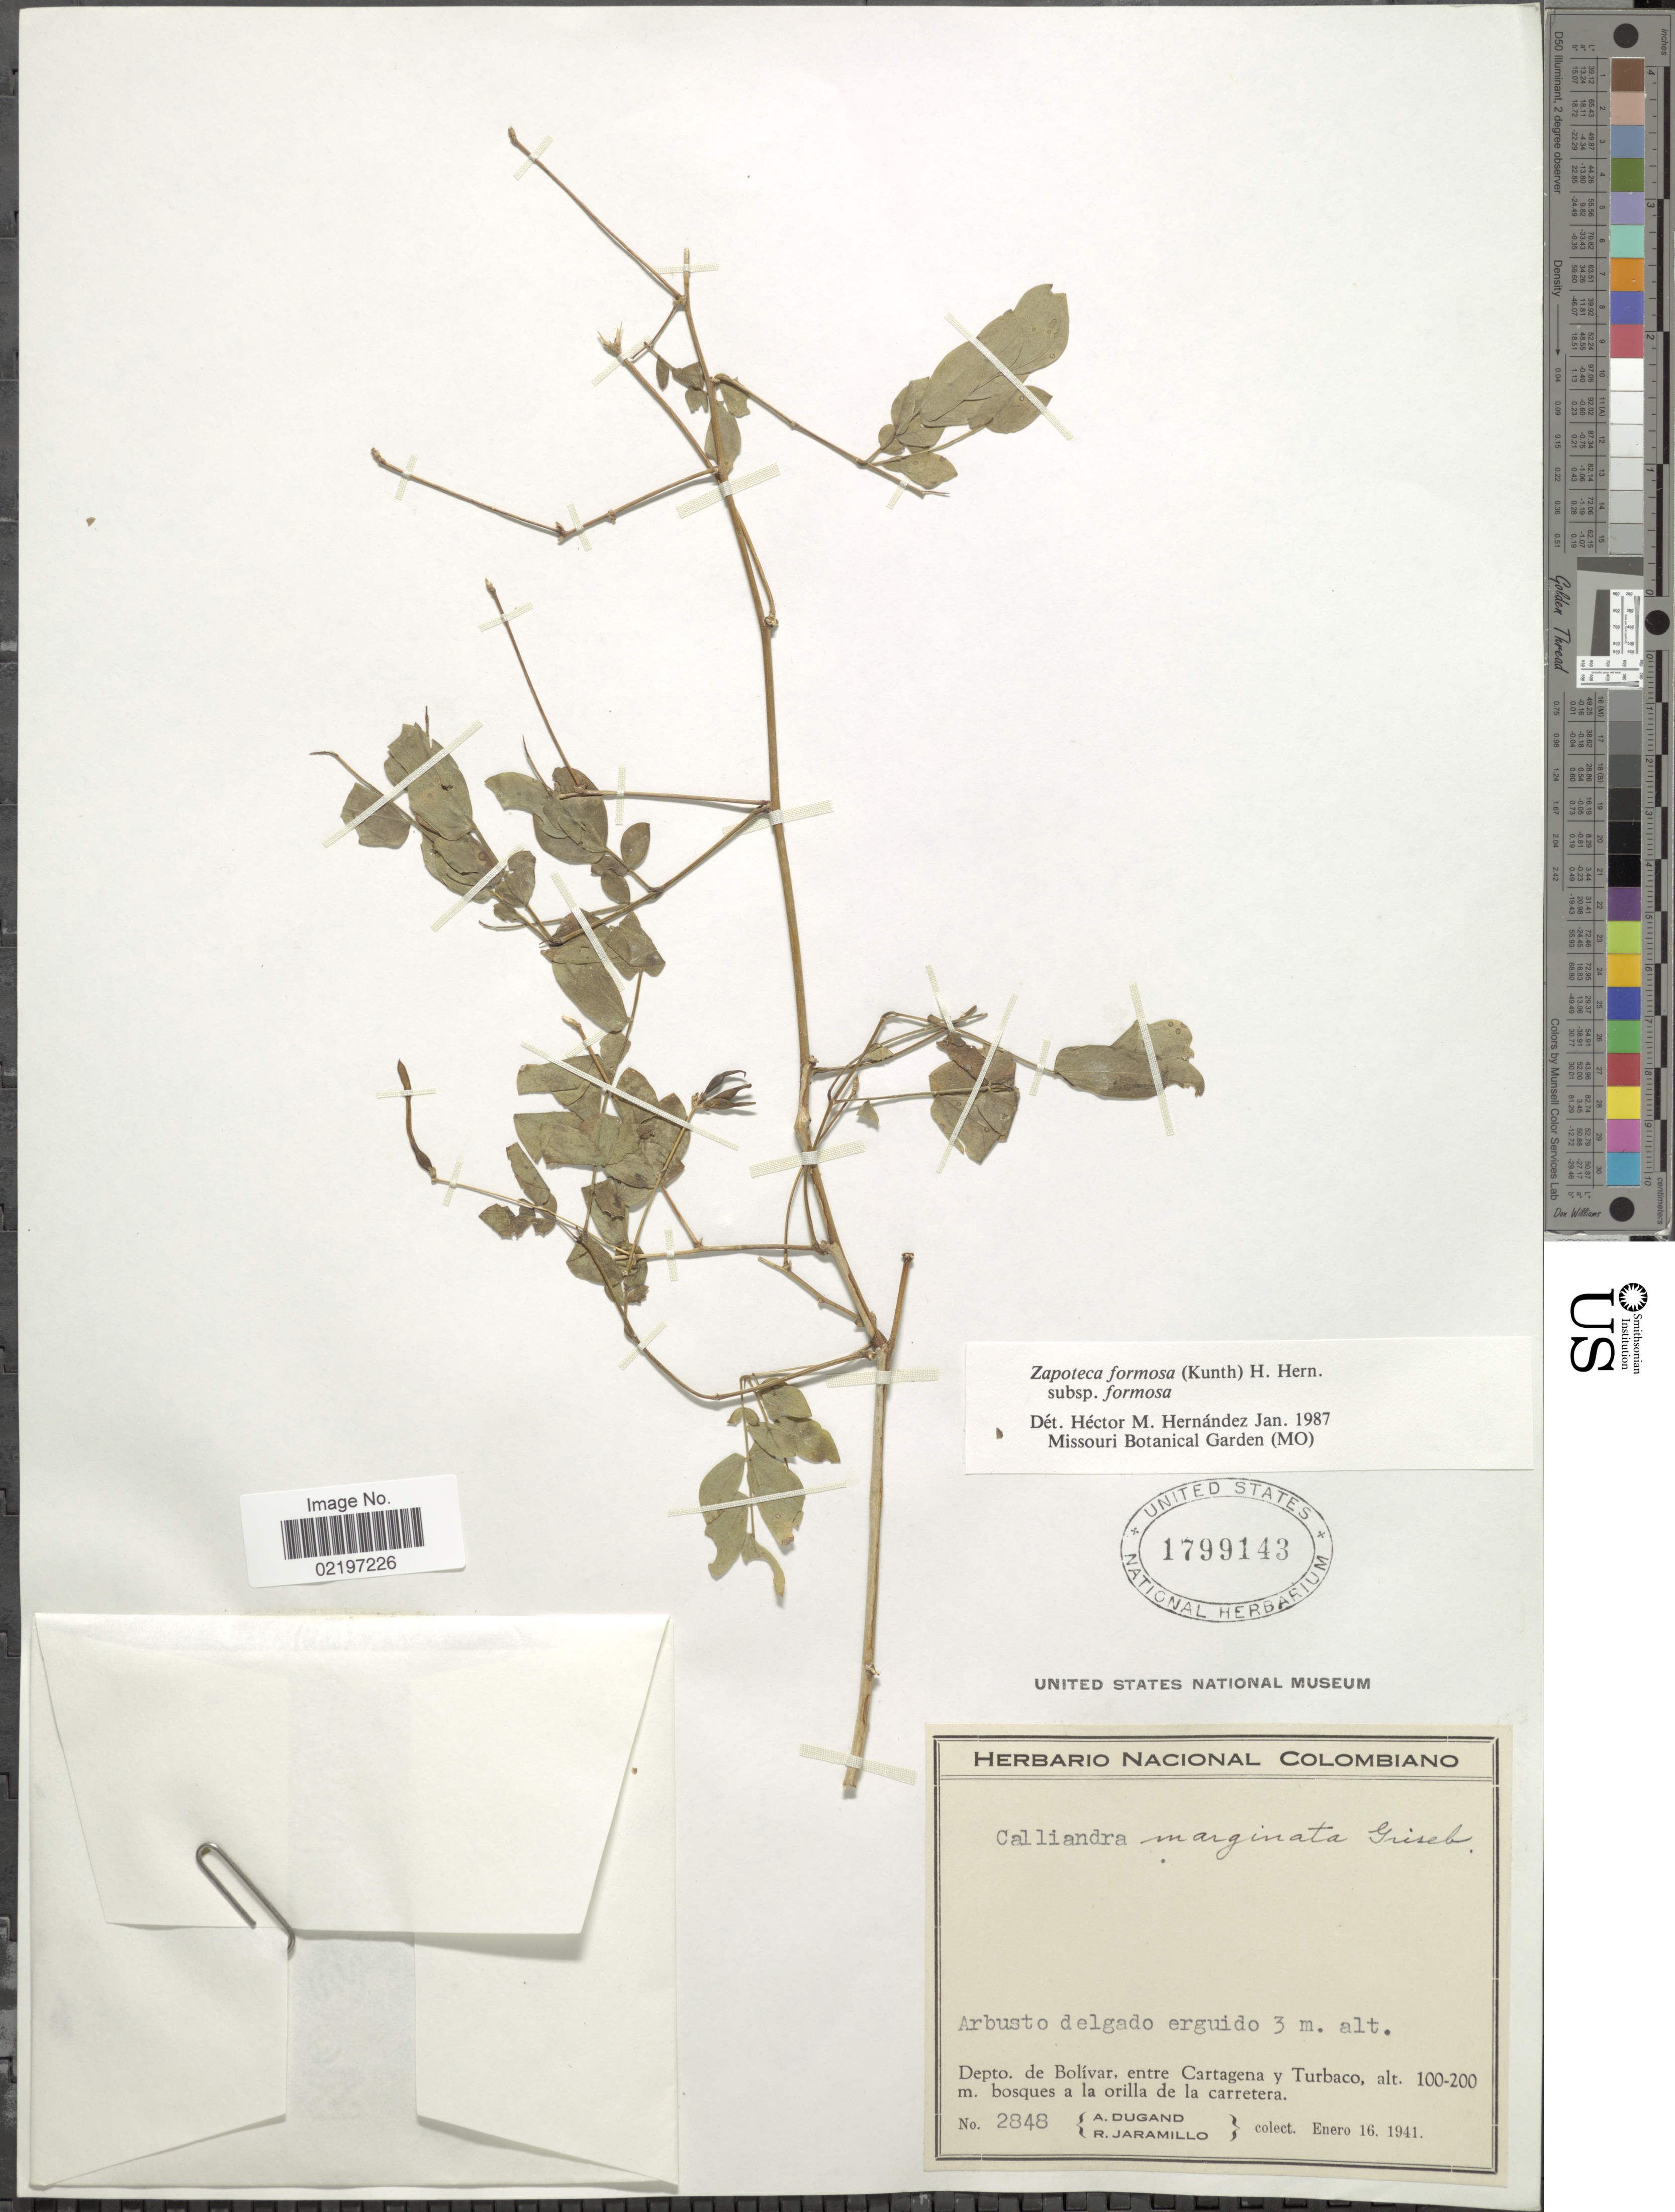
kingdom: Plantae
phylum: Tracheophyta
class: Magnoliopsida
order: Fabales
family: Fabaceae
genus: Zapoteca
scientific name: Zapoteca formosa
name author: (Kunth) H.M. Hern.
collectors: A. Dugand & R. Jaramillo M.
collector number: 2848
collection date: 1941-01-16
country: Colombia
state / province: Bolívar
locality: Depto. de Bolivar, entre Cartagena y Tutbaco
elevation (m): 100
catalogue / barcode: US 1799143